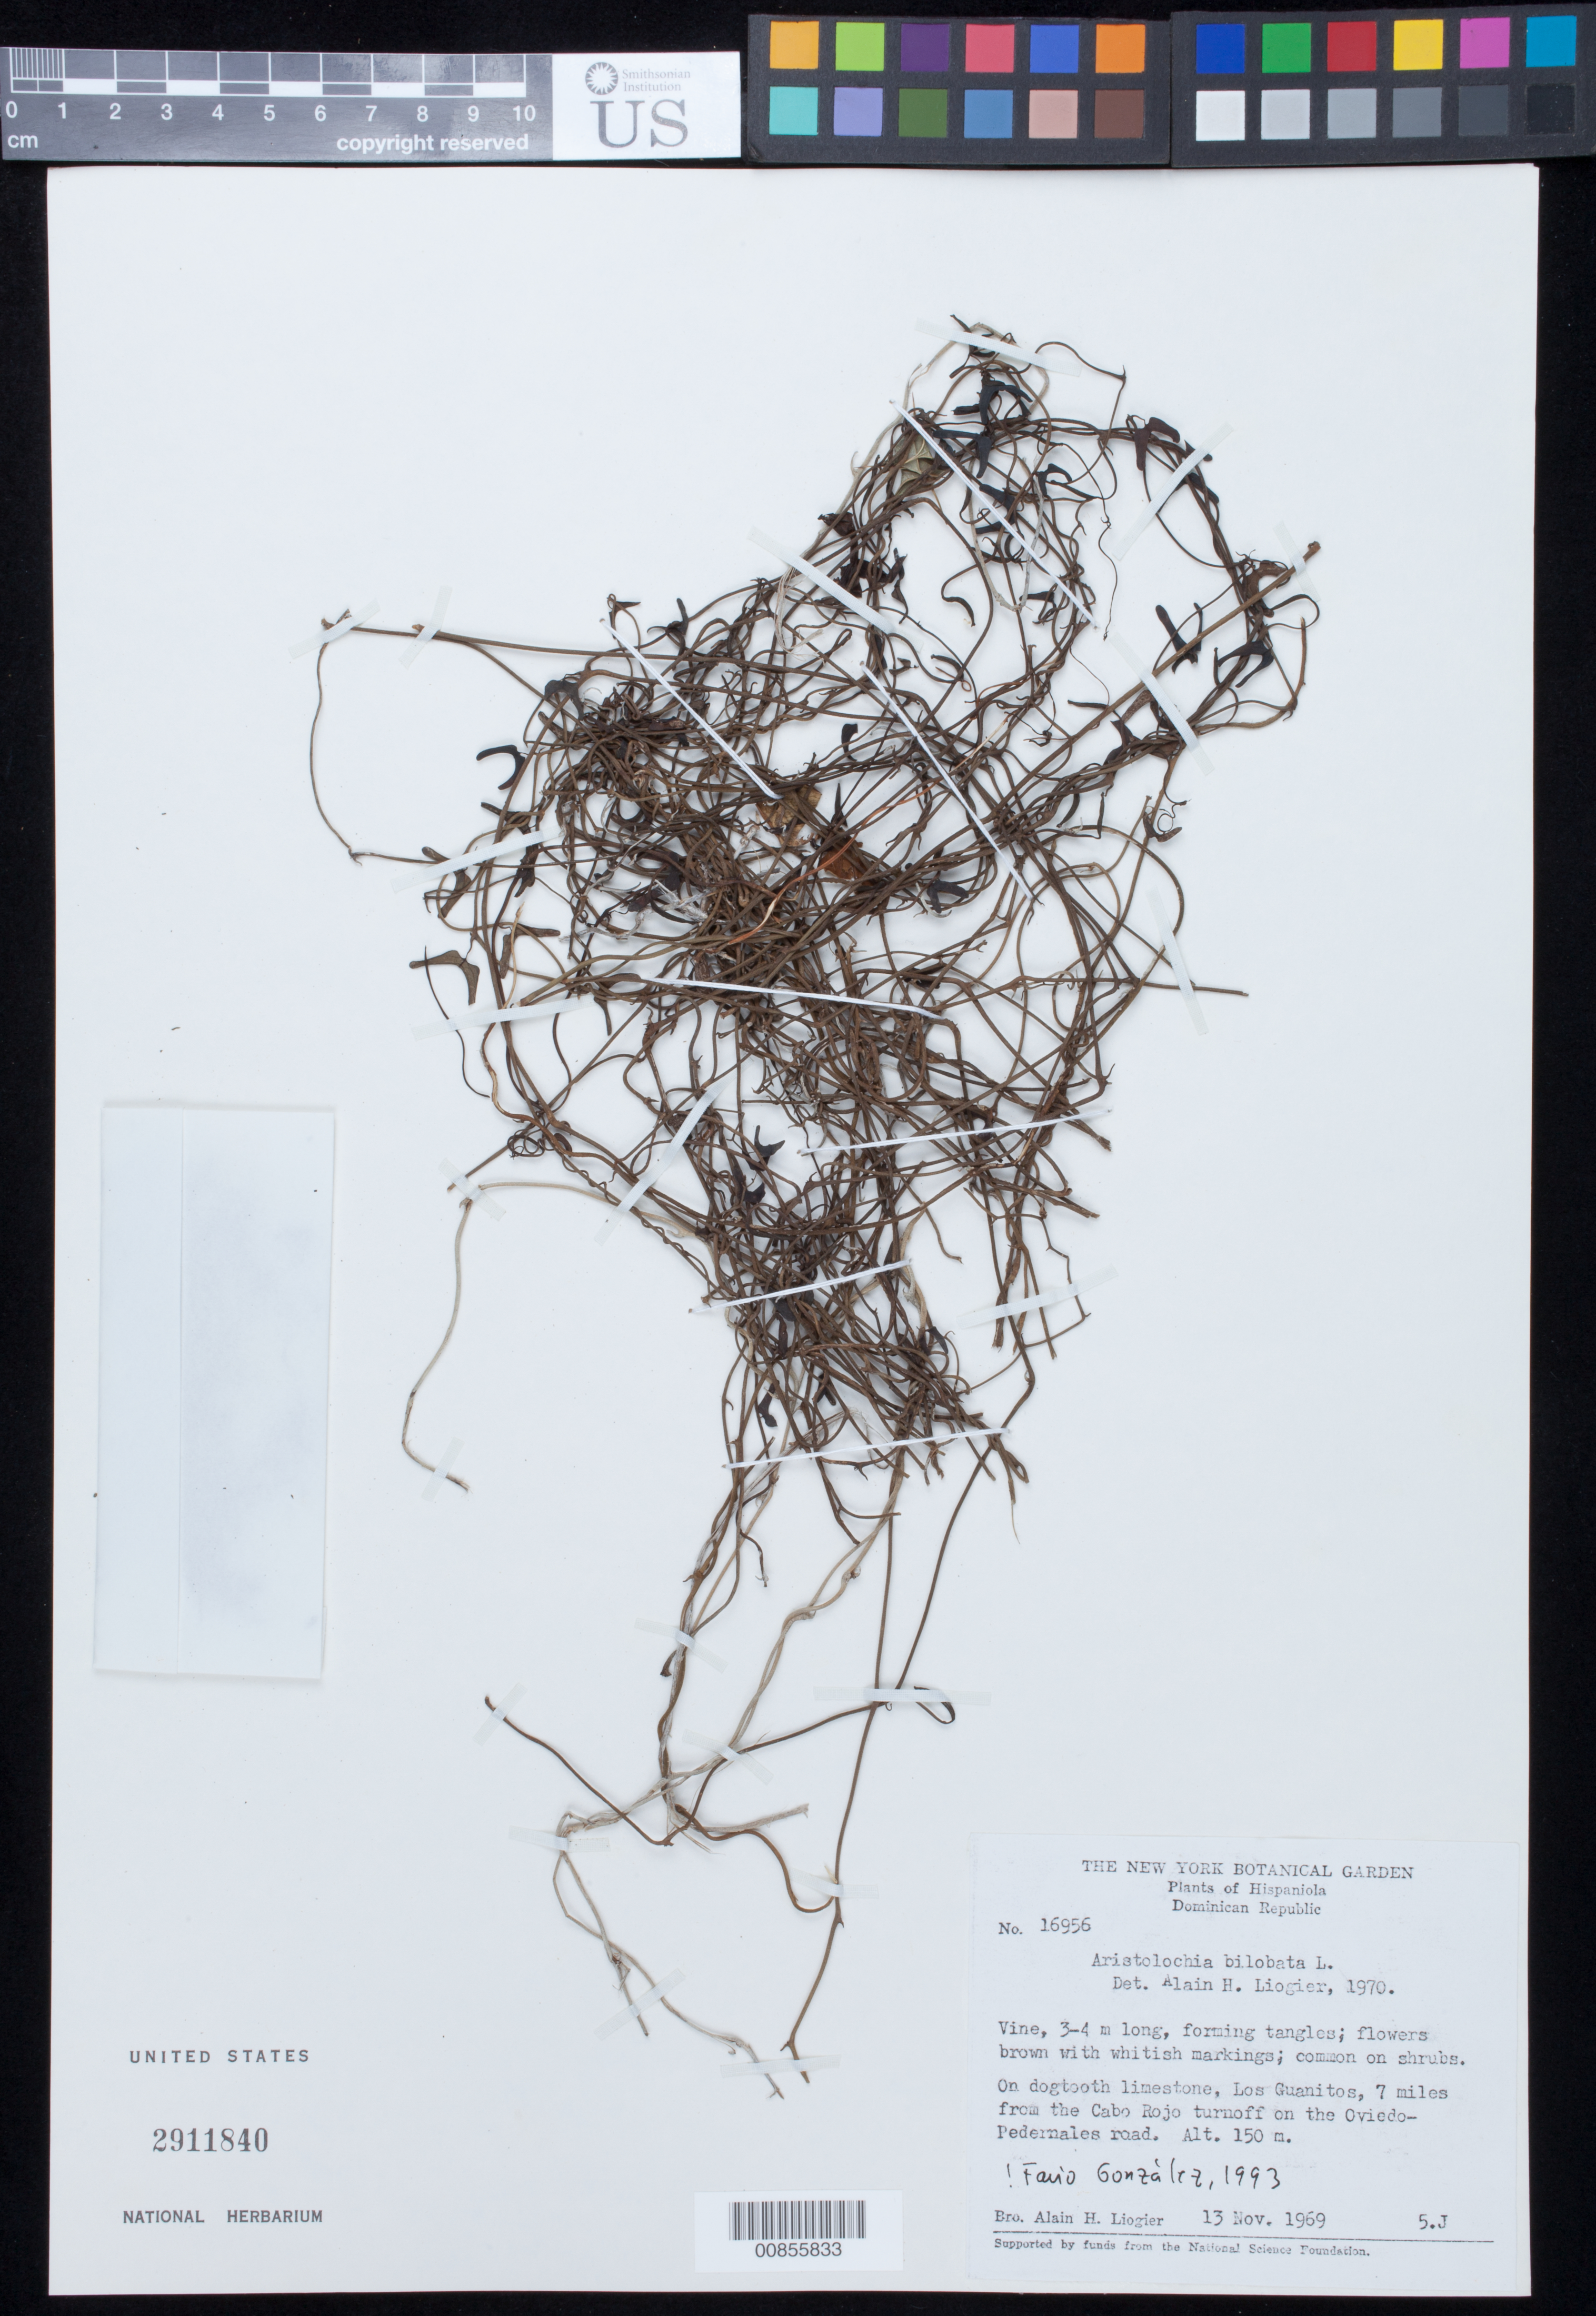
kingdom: Plantae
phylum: Tracheophyta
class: Magnoliopsida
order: Piperales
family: Aristolochiaceae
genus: Aristolochia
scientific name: Aristolochia bonettiana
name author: Elad.Fernández & G.A. Romero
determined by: Romero González, G. A.; Ferreras, Irina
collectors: A. H. Liogier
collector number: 16956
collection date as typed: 13 Nov 1969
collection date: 1969-11-13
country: Dominican Republic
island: Hispaniola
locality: Los Guanitos, 7 miles from the Cabo Rojo turnoff on the Oviedo-Pedernales road.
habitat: On dogtooth limestone. Common on shrubs.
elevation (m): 150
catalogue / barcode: US 2911840